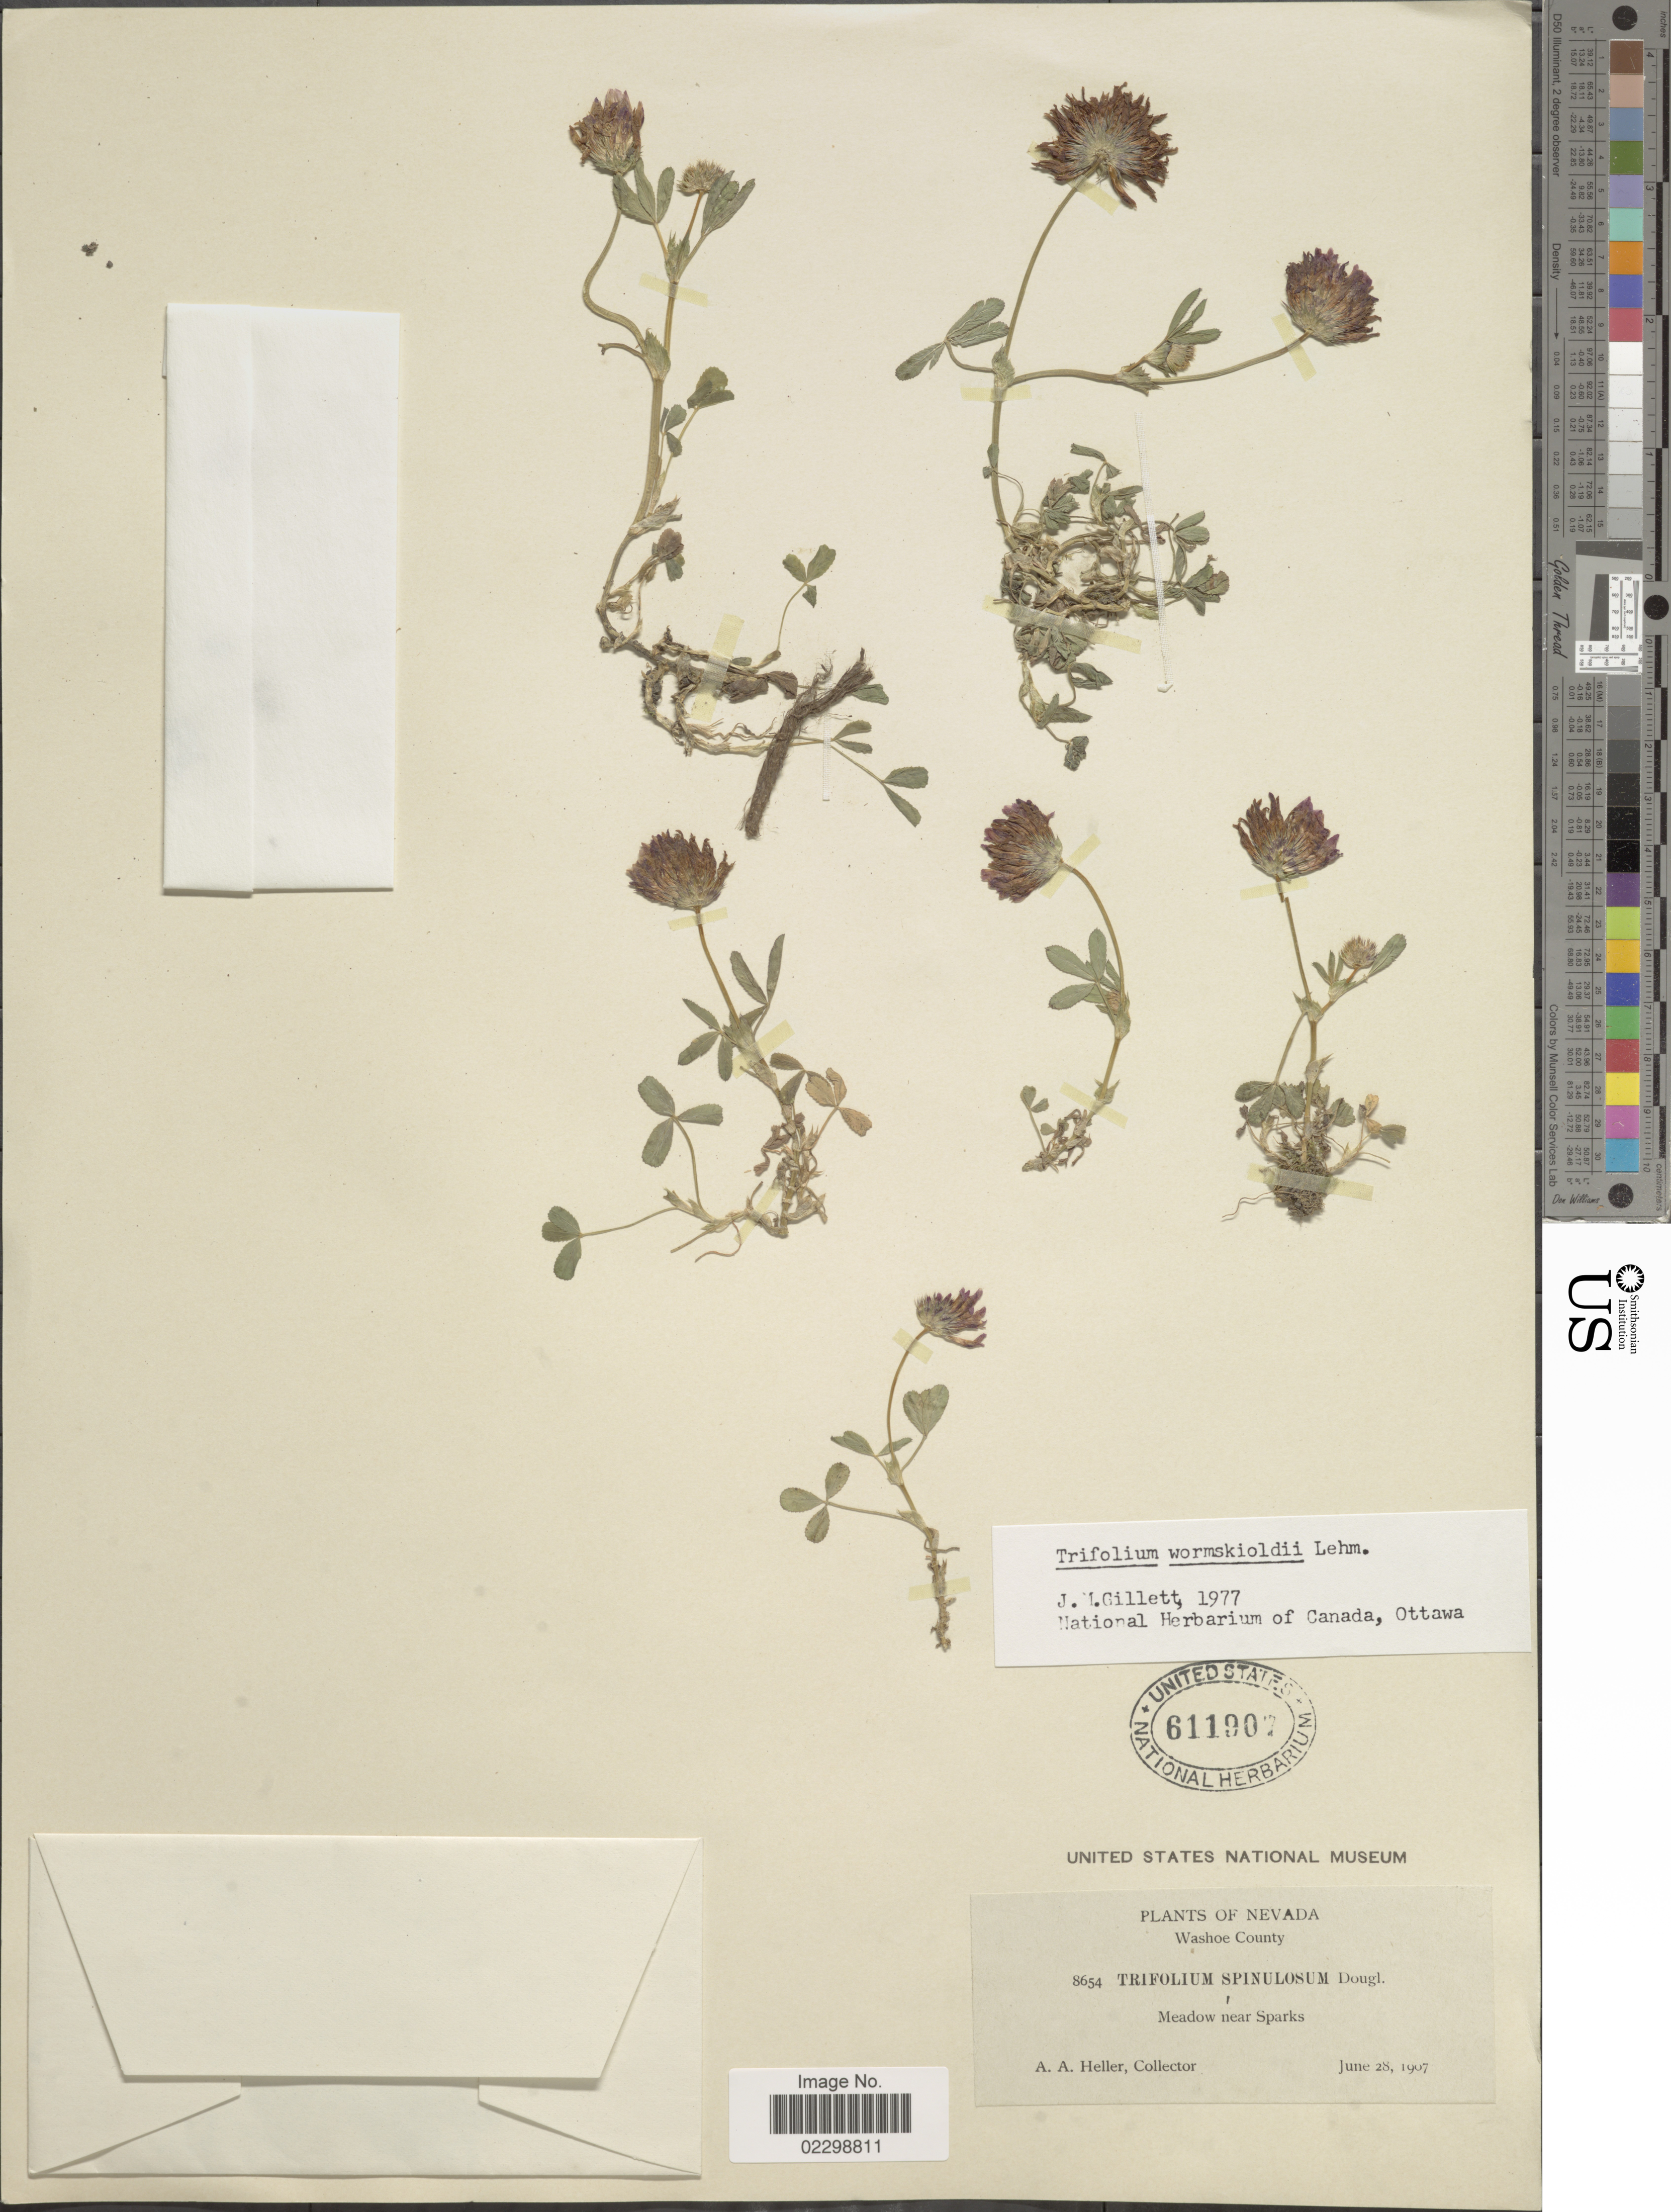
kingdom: Plantae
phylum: Tracheophyta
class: Magnoliopsida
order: Fabales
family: Fabaceae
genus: Trifolium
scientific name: Trifolium wormskioldii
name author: Lehm.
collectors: A. A. Heller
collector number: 8654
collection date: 1907-06-28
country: United States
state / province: Nevada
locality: Washoe County, meadow near Sparks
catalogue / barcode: US 611907